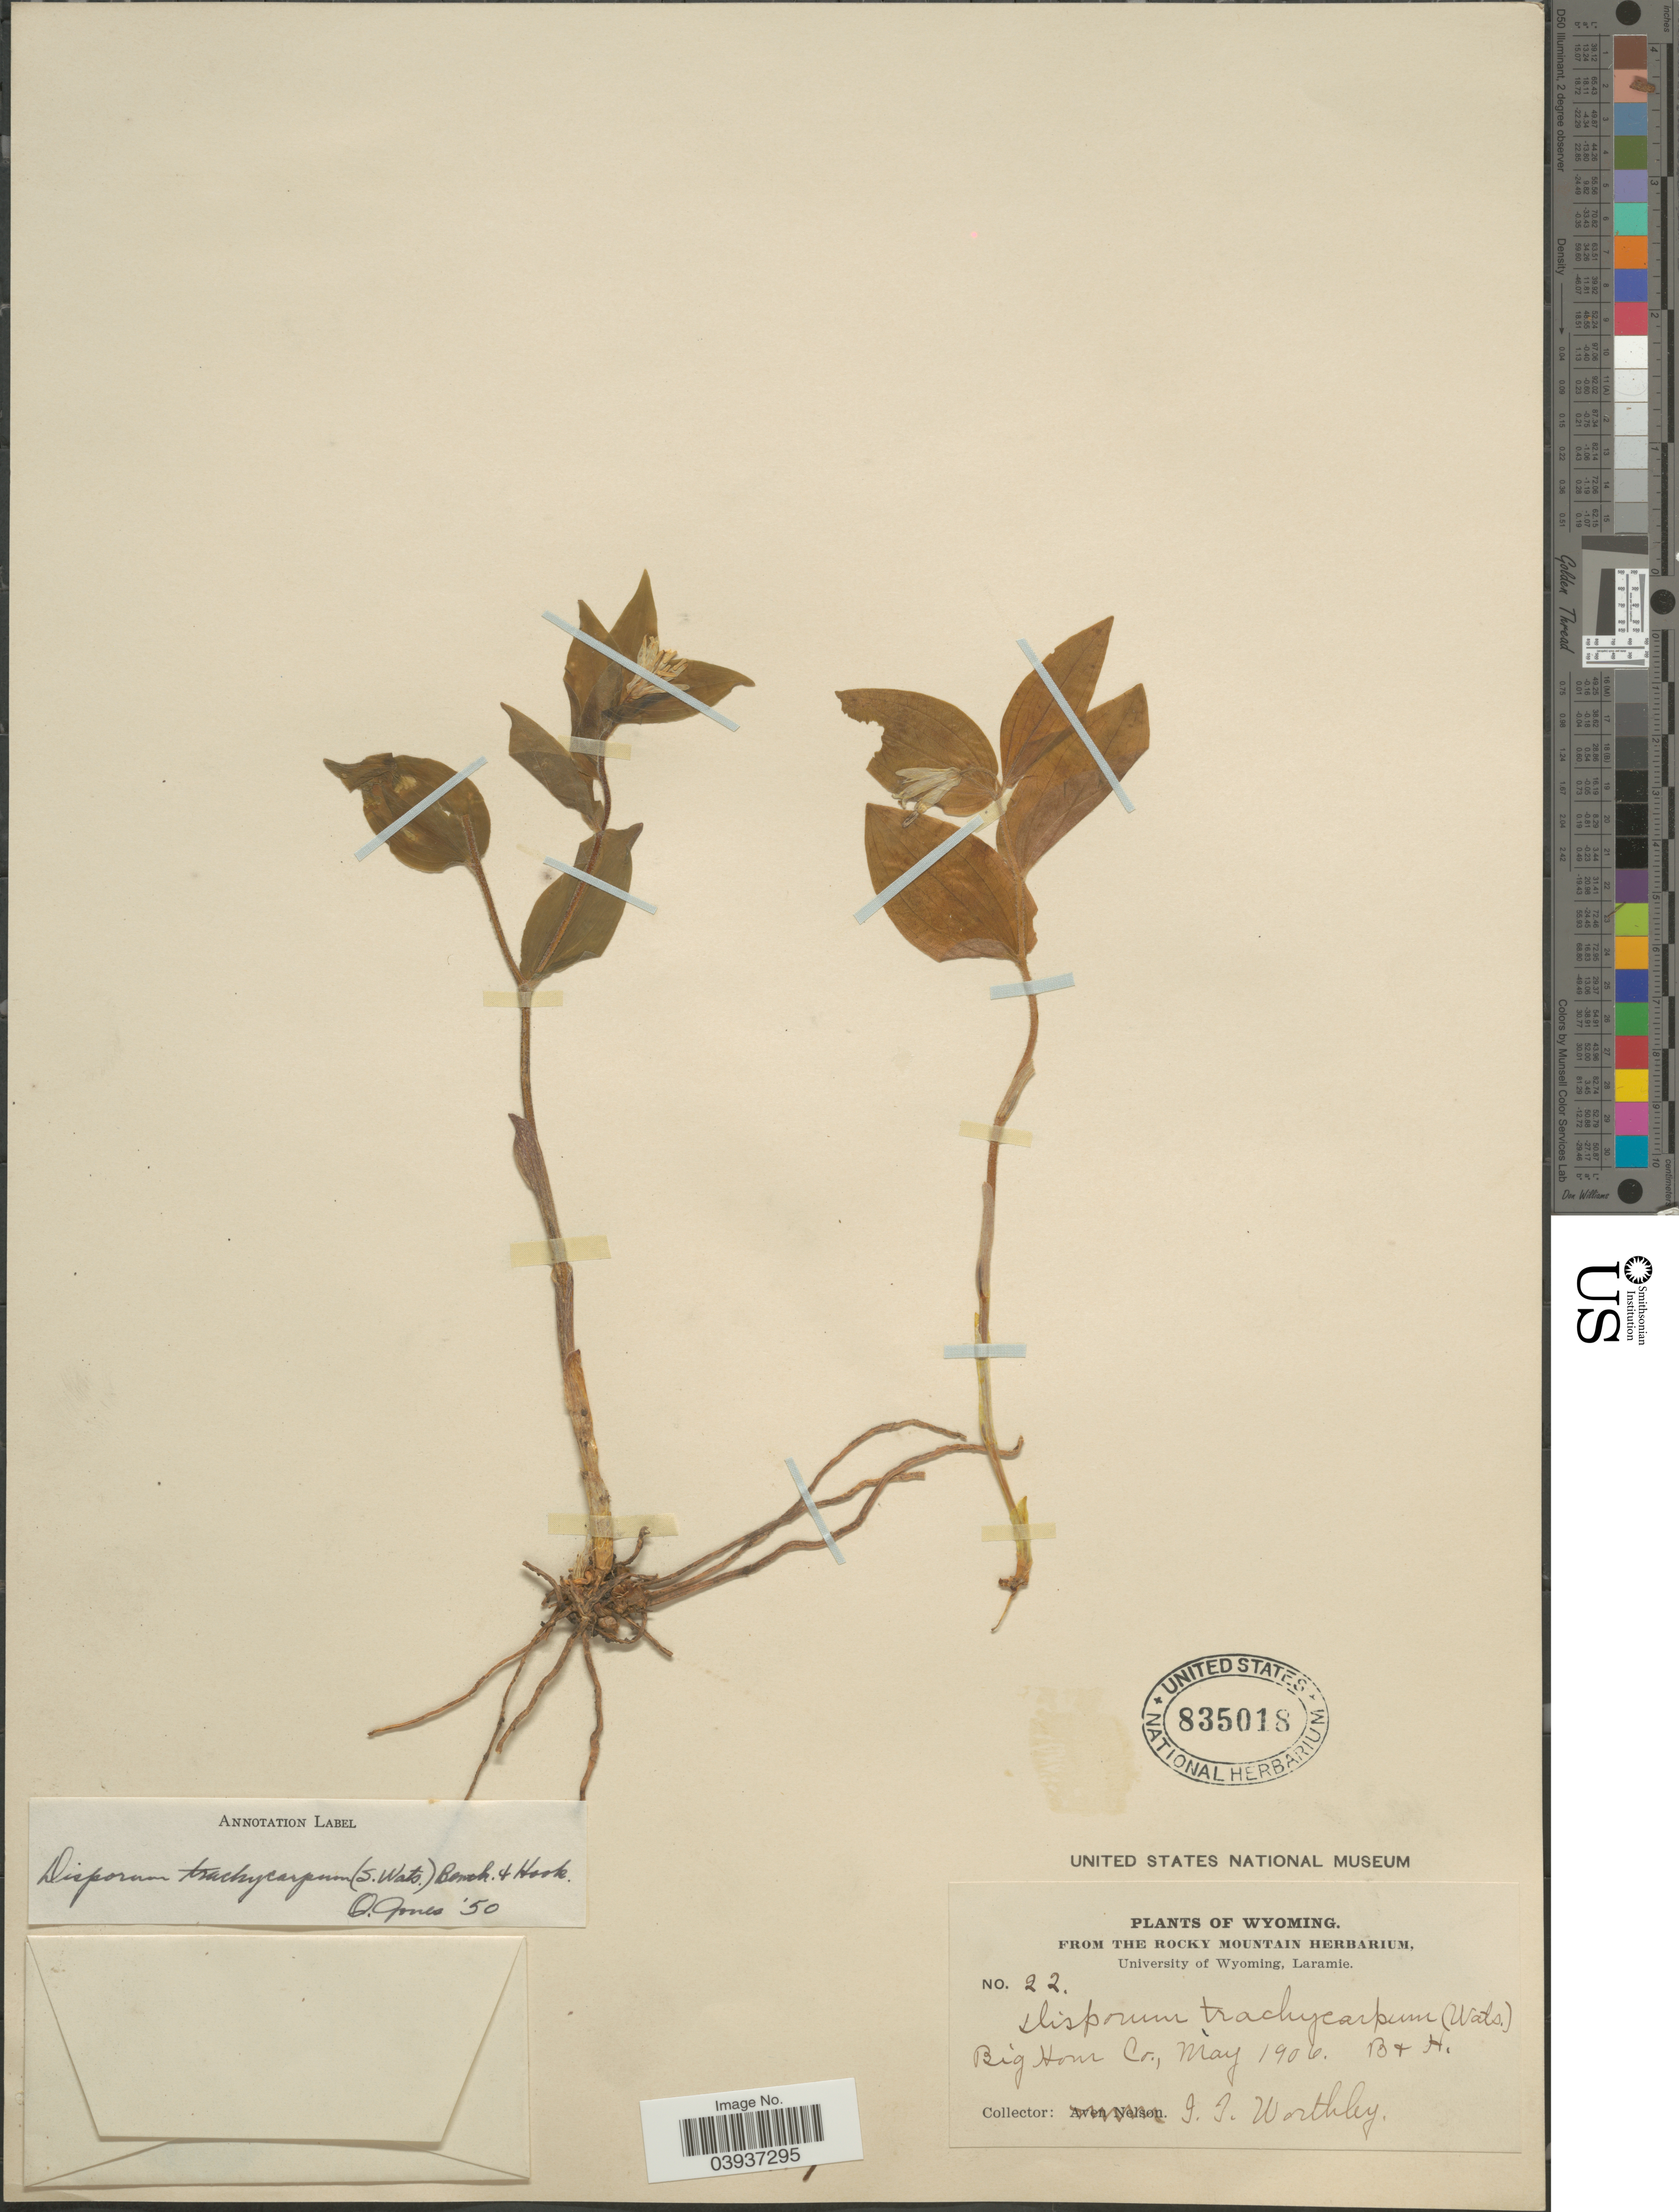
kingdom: Plantae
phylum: Tracheophyta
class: Liliopsida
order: Liliales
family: Colchicaceae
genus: Disporum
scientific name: Disporum trachycarpum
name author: (S. Watson) Benth. & Hook. f.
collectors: J. Worthley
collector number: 22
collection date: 1906-05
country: United States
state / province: Wyoming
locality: Big Horn Co.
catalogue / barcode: US 835018